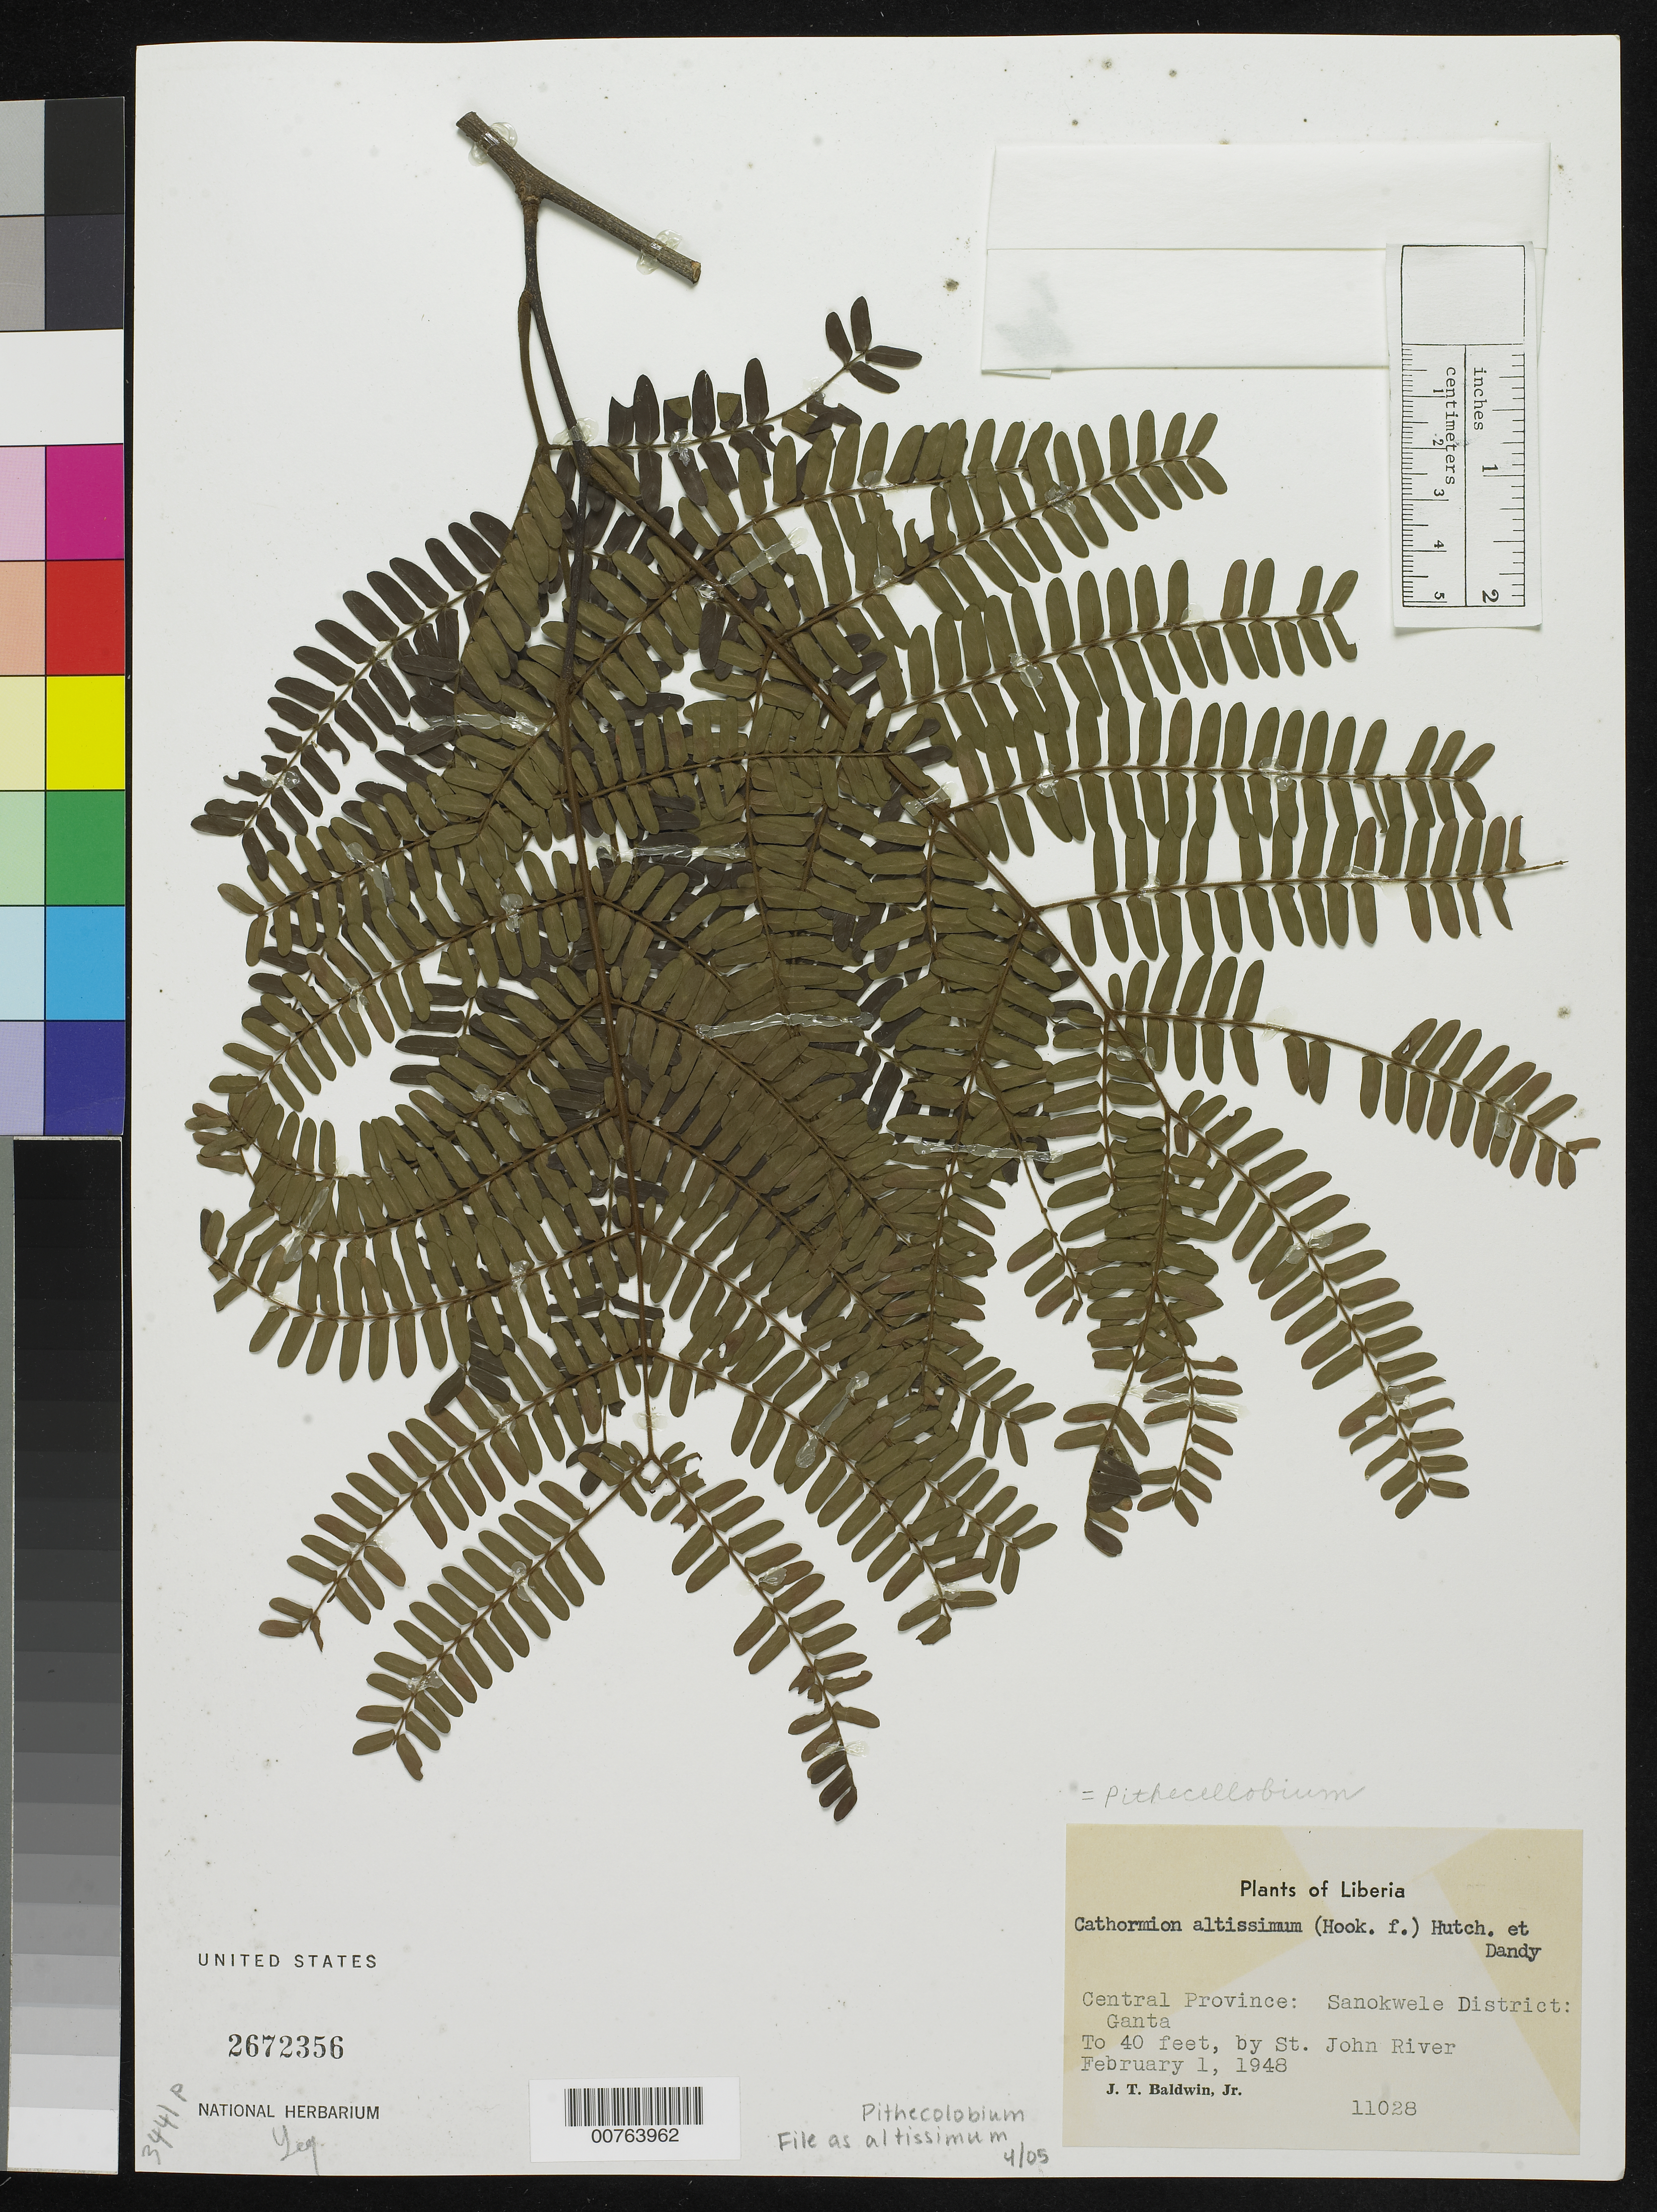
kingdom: Plantae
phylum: Tracheophyta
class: Magnoliopsida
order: Fabales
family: Fabaceae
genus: Osodendron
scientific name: Osodendron altissimum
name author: (Hook. f.) Koenen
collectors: J. T. Baldwin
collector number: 11028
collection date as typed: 1 Feb 1948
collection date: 1948-02-01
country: Liberia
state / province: Nimba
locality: Central Province: Sanokwele District, Ganta, by St. John River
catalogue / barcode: US 2672356